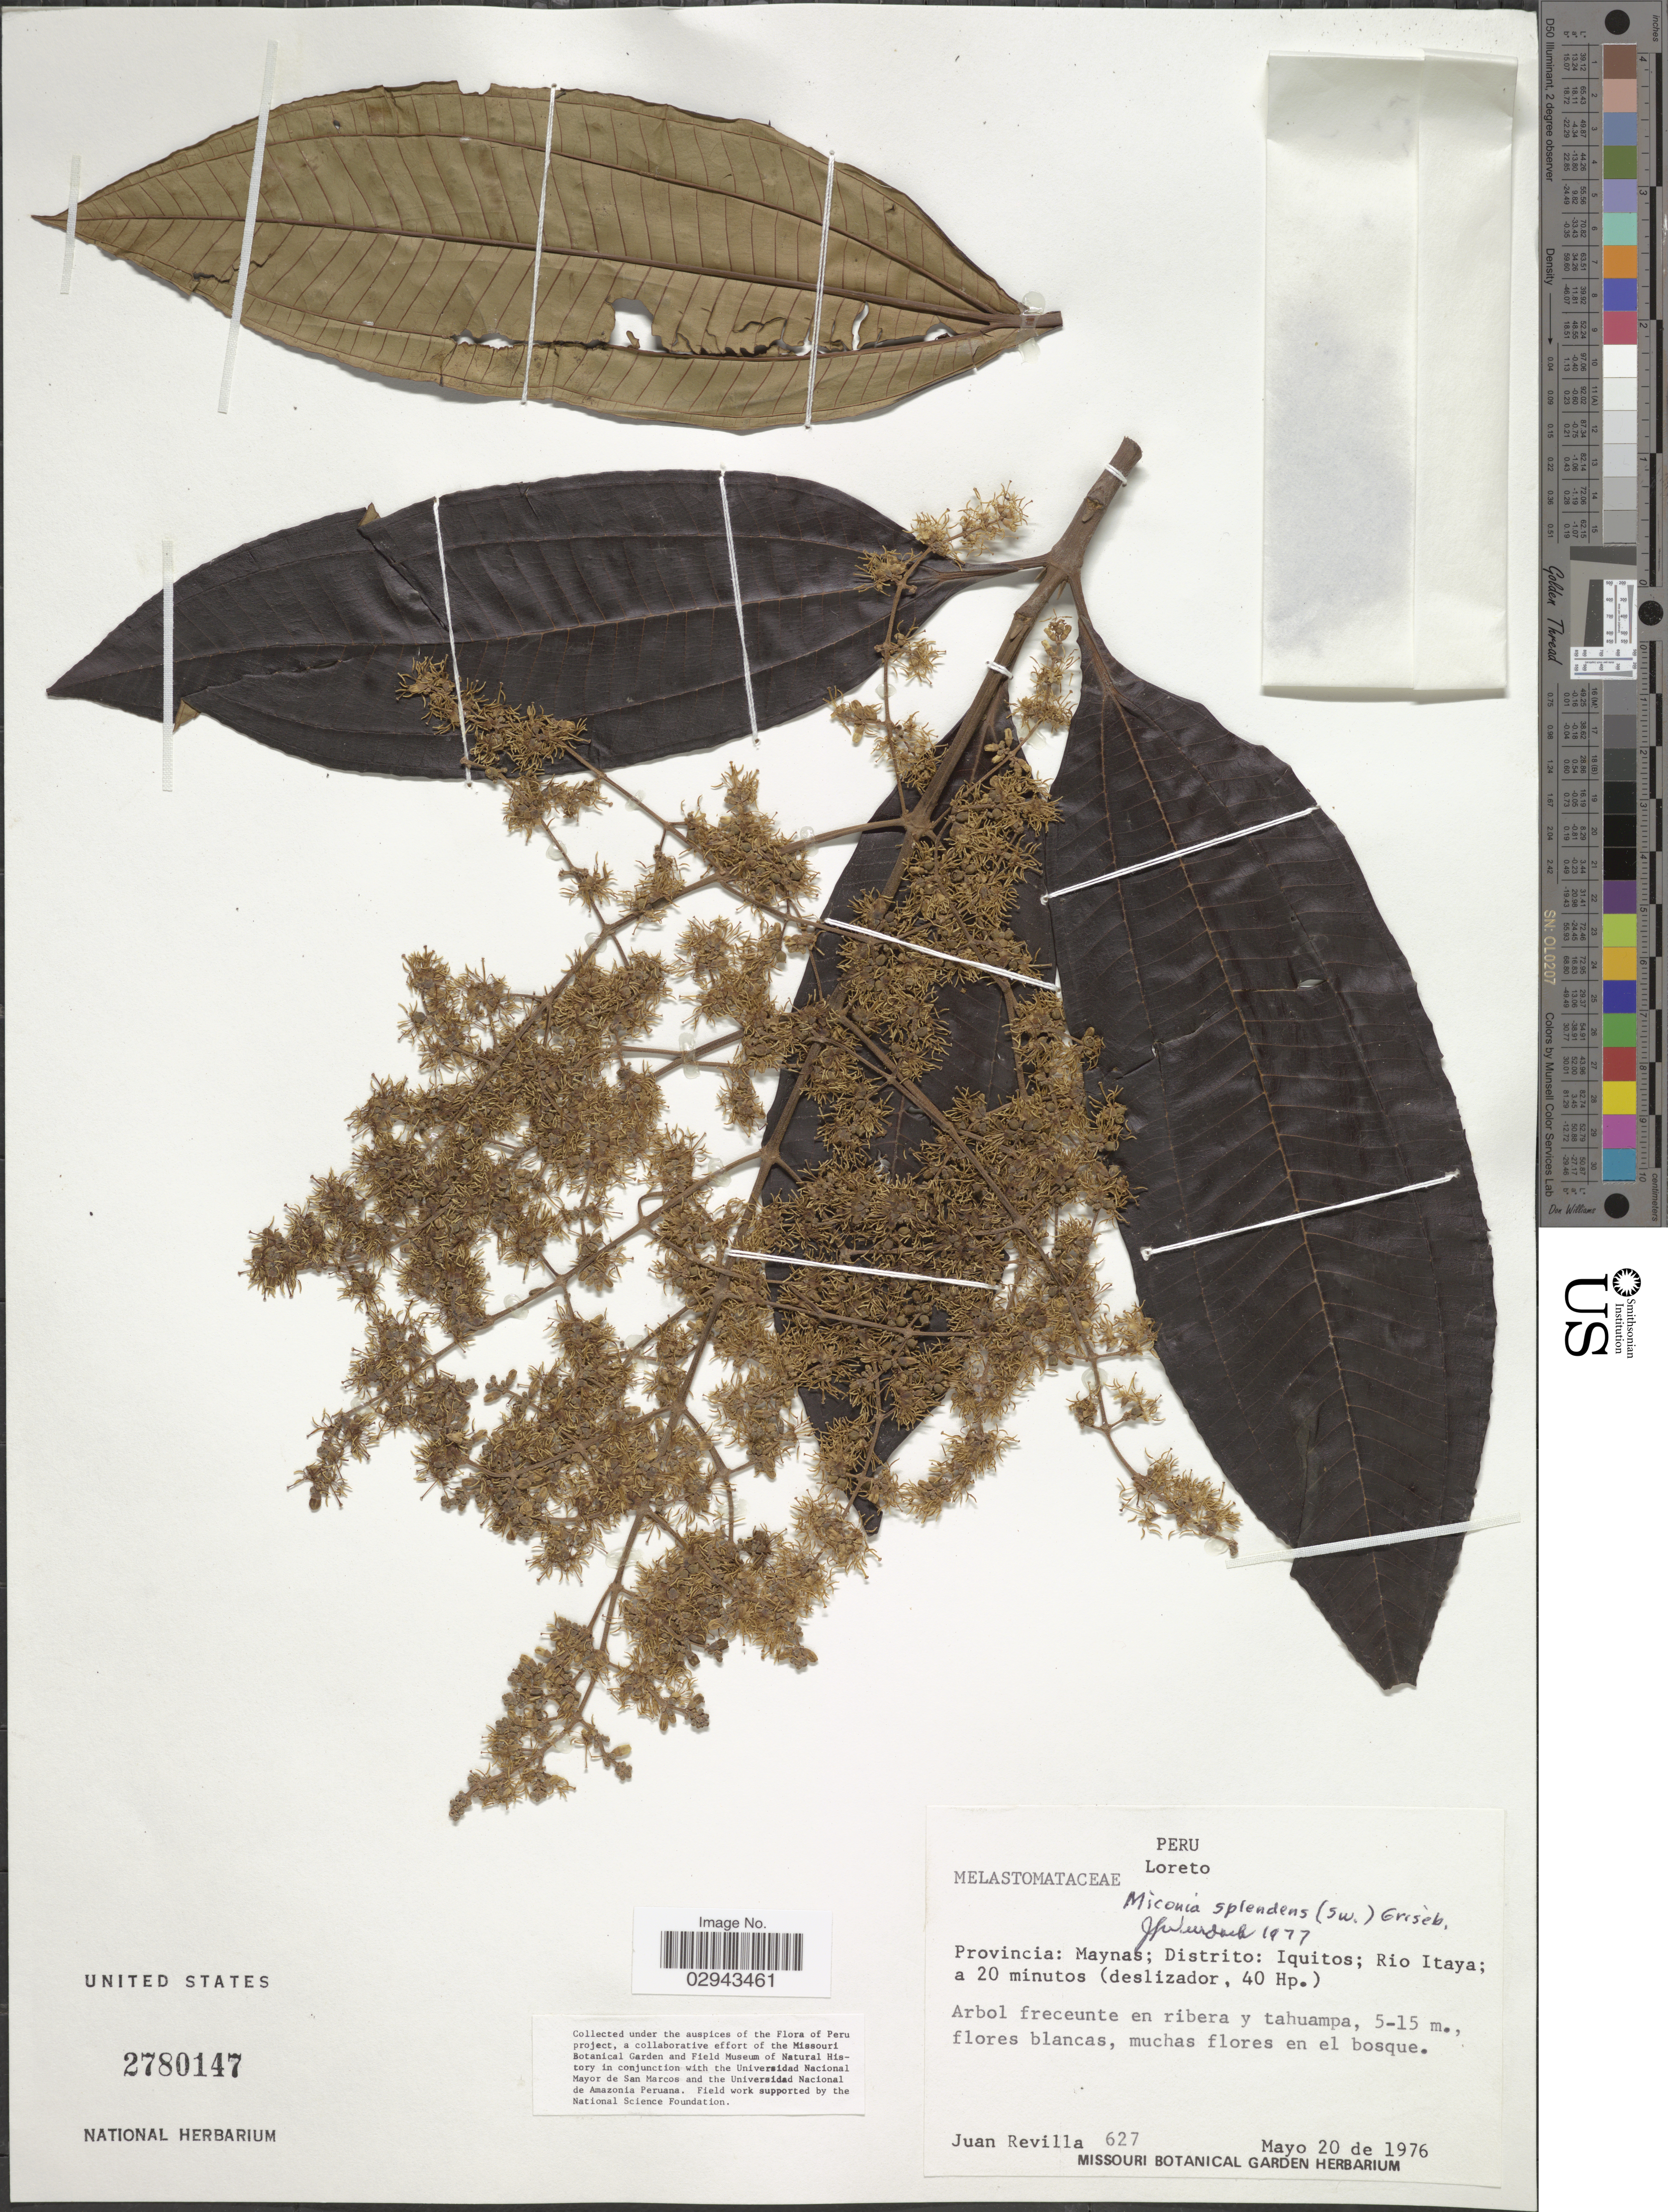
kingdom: Plantae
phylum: Tracheophyta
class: Magnoliopsida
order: Myrtales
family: Melastomataceae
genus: Miconia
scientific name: Miconia splendens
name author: (Sw.) Griseb.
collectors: J. Revilla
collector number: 627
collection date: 1976-05-20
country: Peru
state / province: Loreto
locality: Provincia: Maynas; Distrito: Iquitos; Rio Itaya; a 20 minutos (deslizador, 40 Hp.).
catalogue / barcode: US 2780147